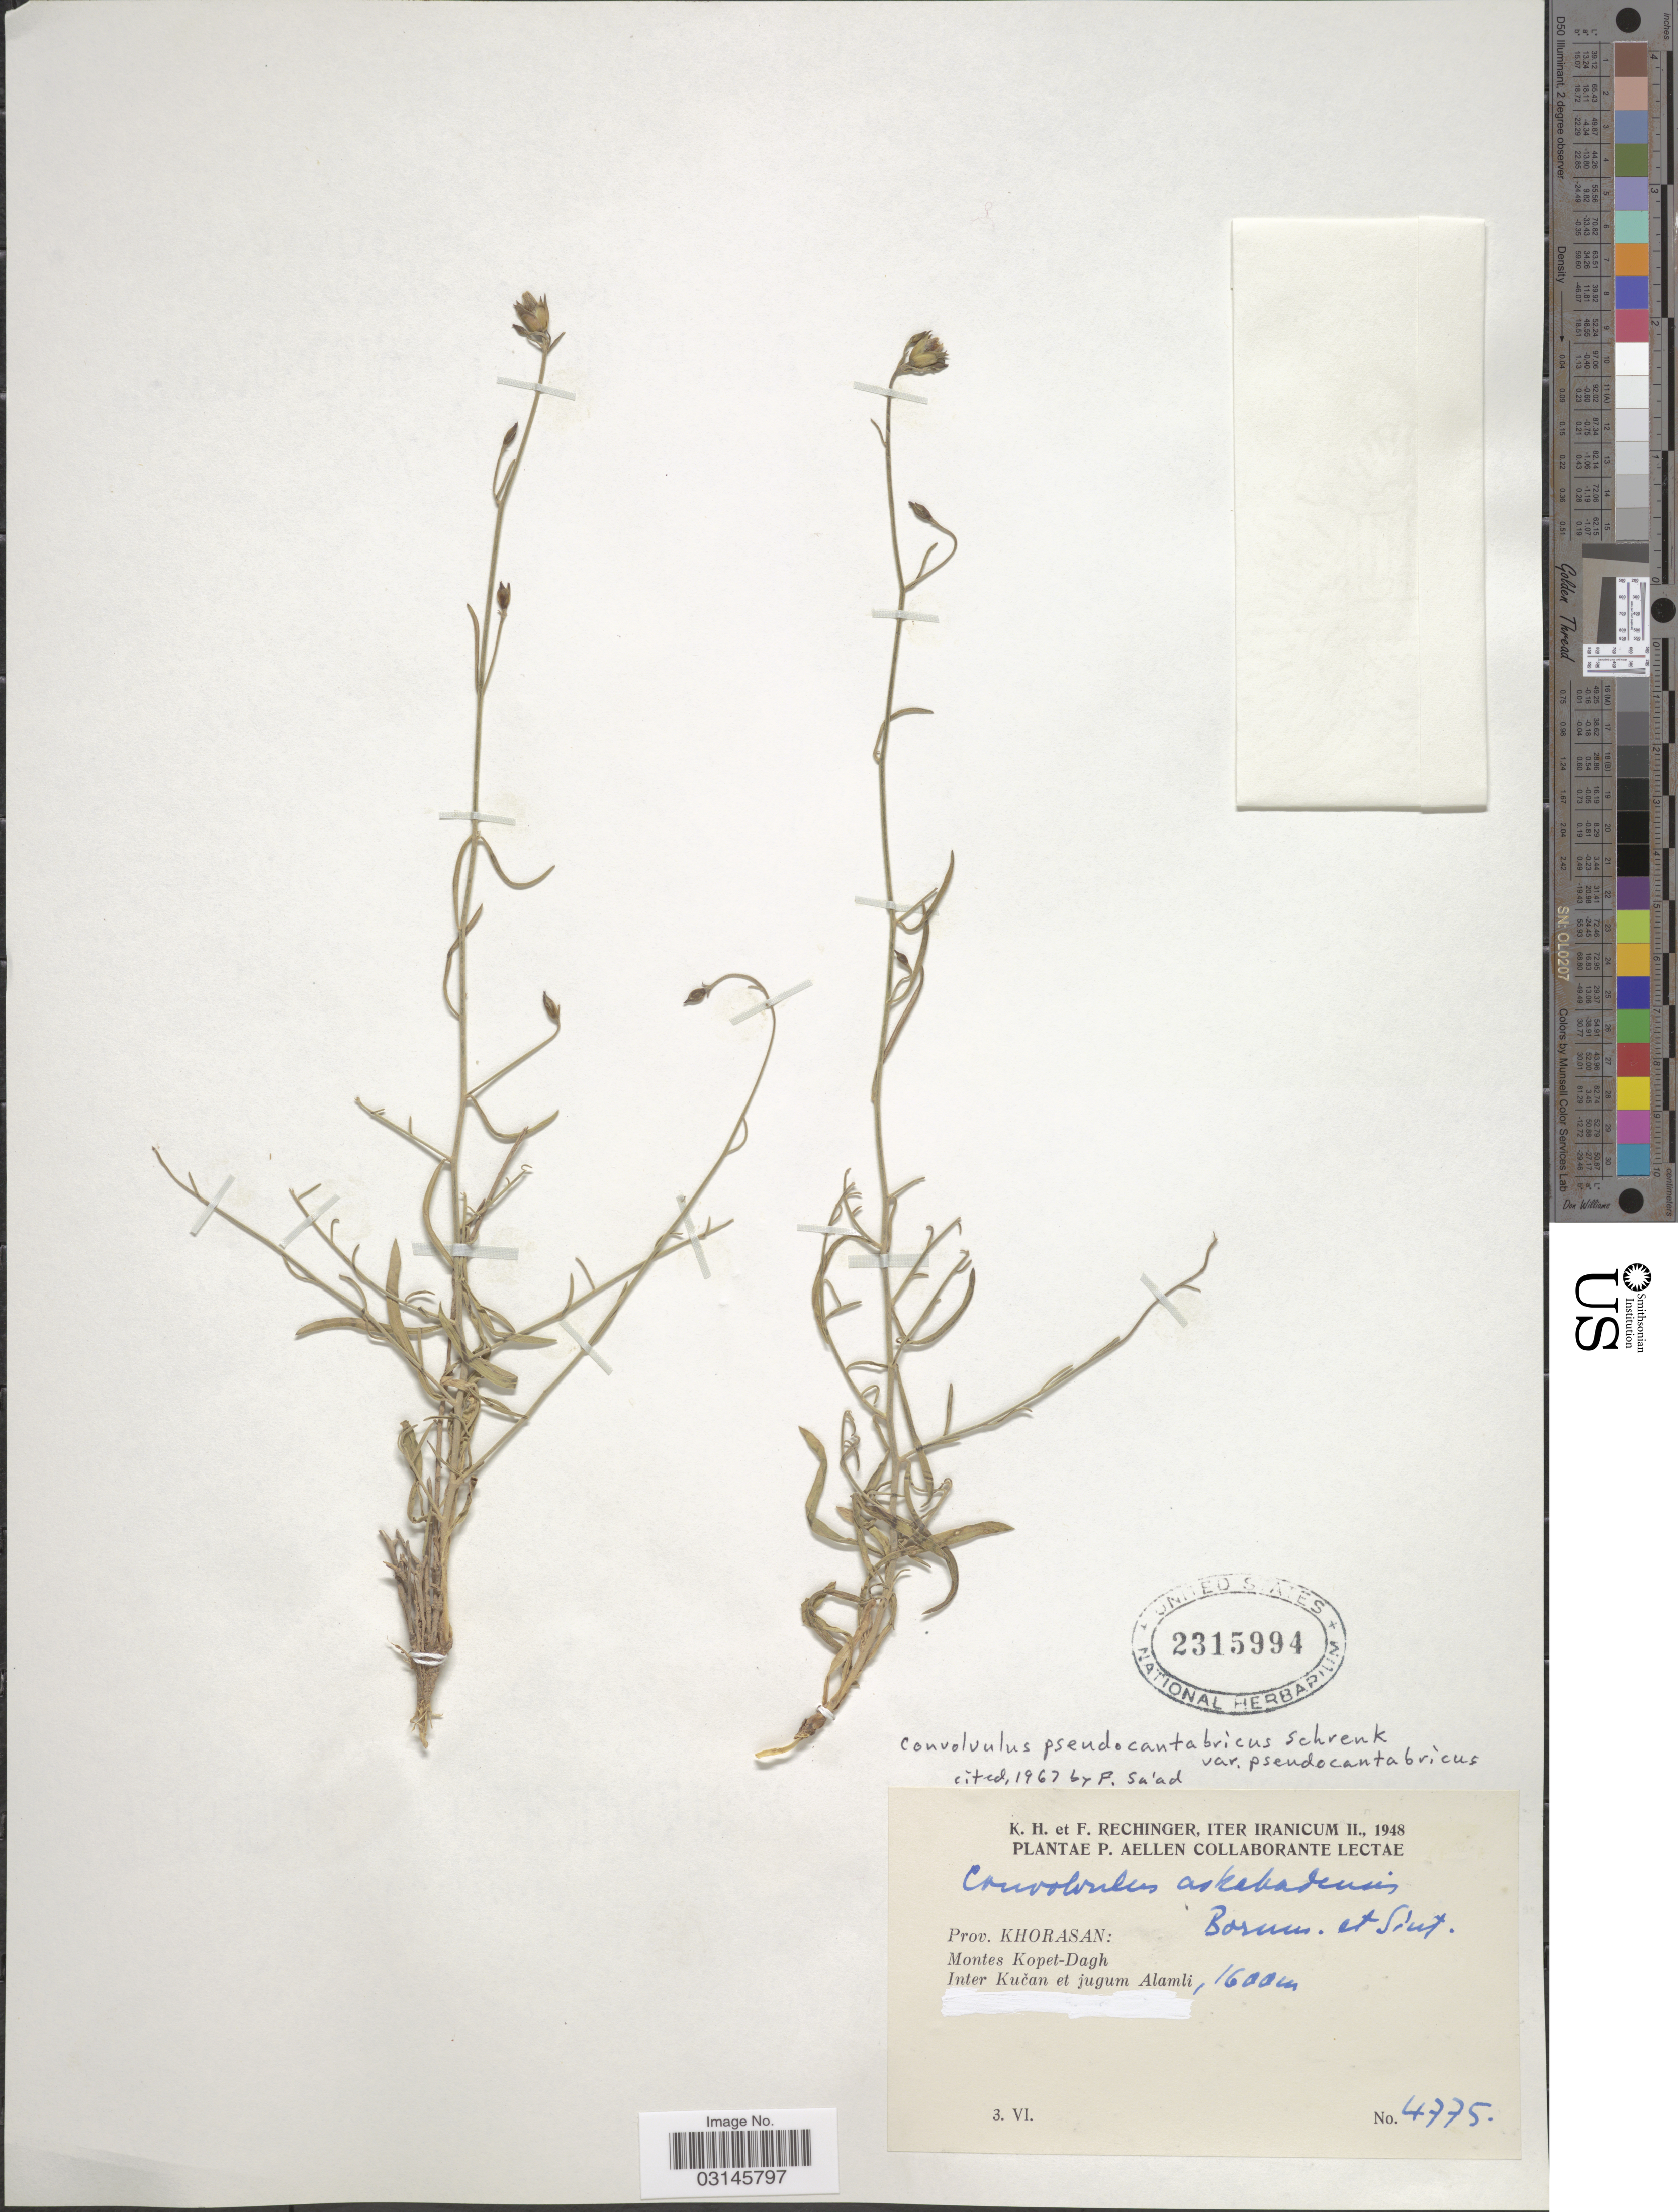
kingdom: Plantae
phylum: Tracheophyta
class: Magnoliopsida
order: Solanales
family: Convolvulaceae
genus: Convolvulus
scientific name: Convolvulus pseudocantabricus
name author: Schrenk ex Fisch. & C.A. Mey.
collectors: P. Aellen, K. H. Rechinger & F. Rechinger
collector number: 4775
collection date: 1948-06-03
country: Iran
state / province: Khorasan [obsolete]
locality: Iter Iranicum II, Prov. Khorasan: Montes Kopet-Dagh, Inter Kucan et jugum Alamli.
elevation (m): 1600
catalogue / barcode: US 2315994